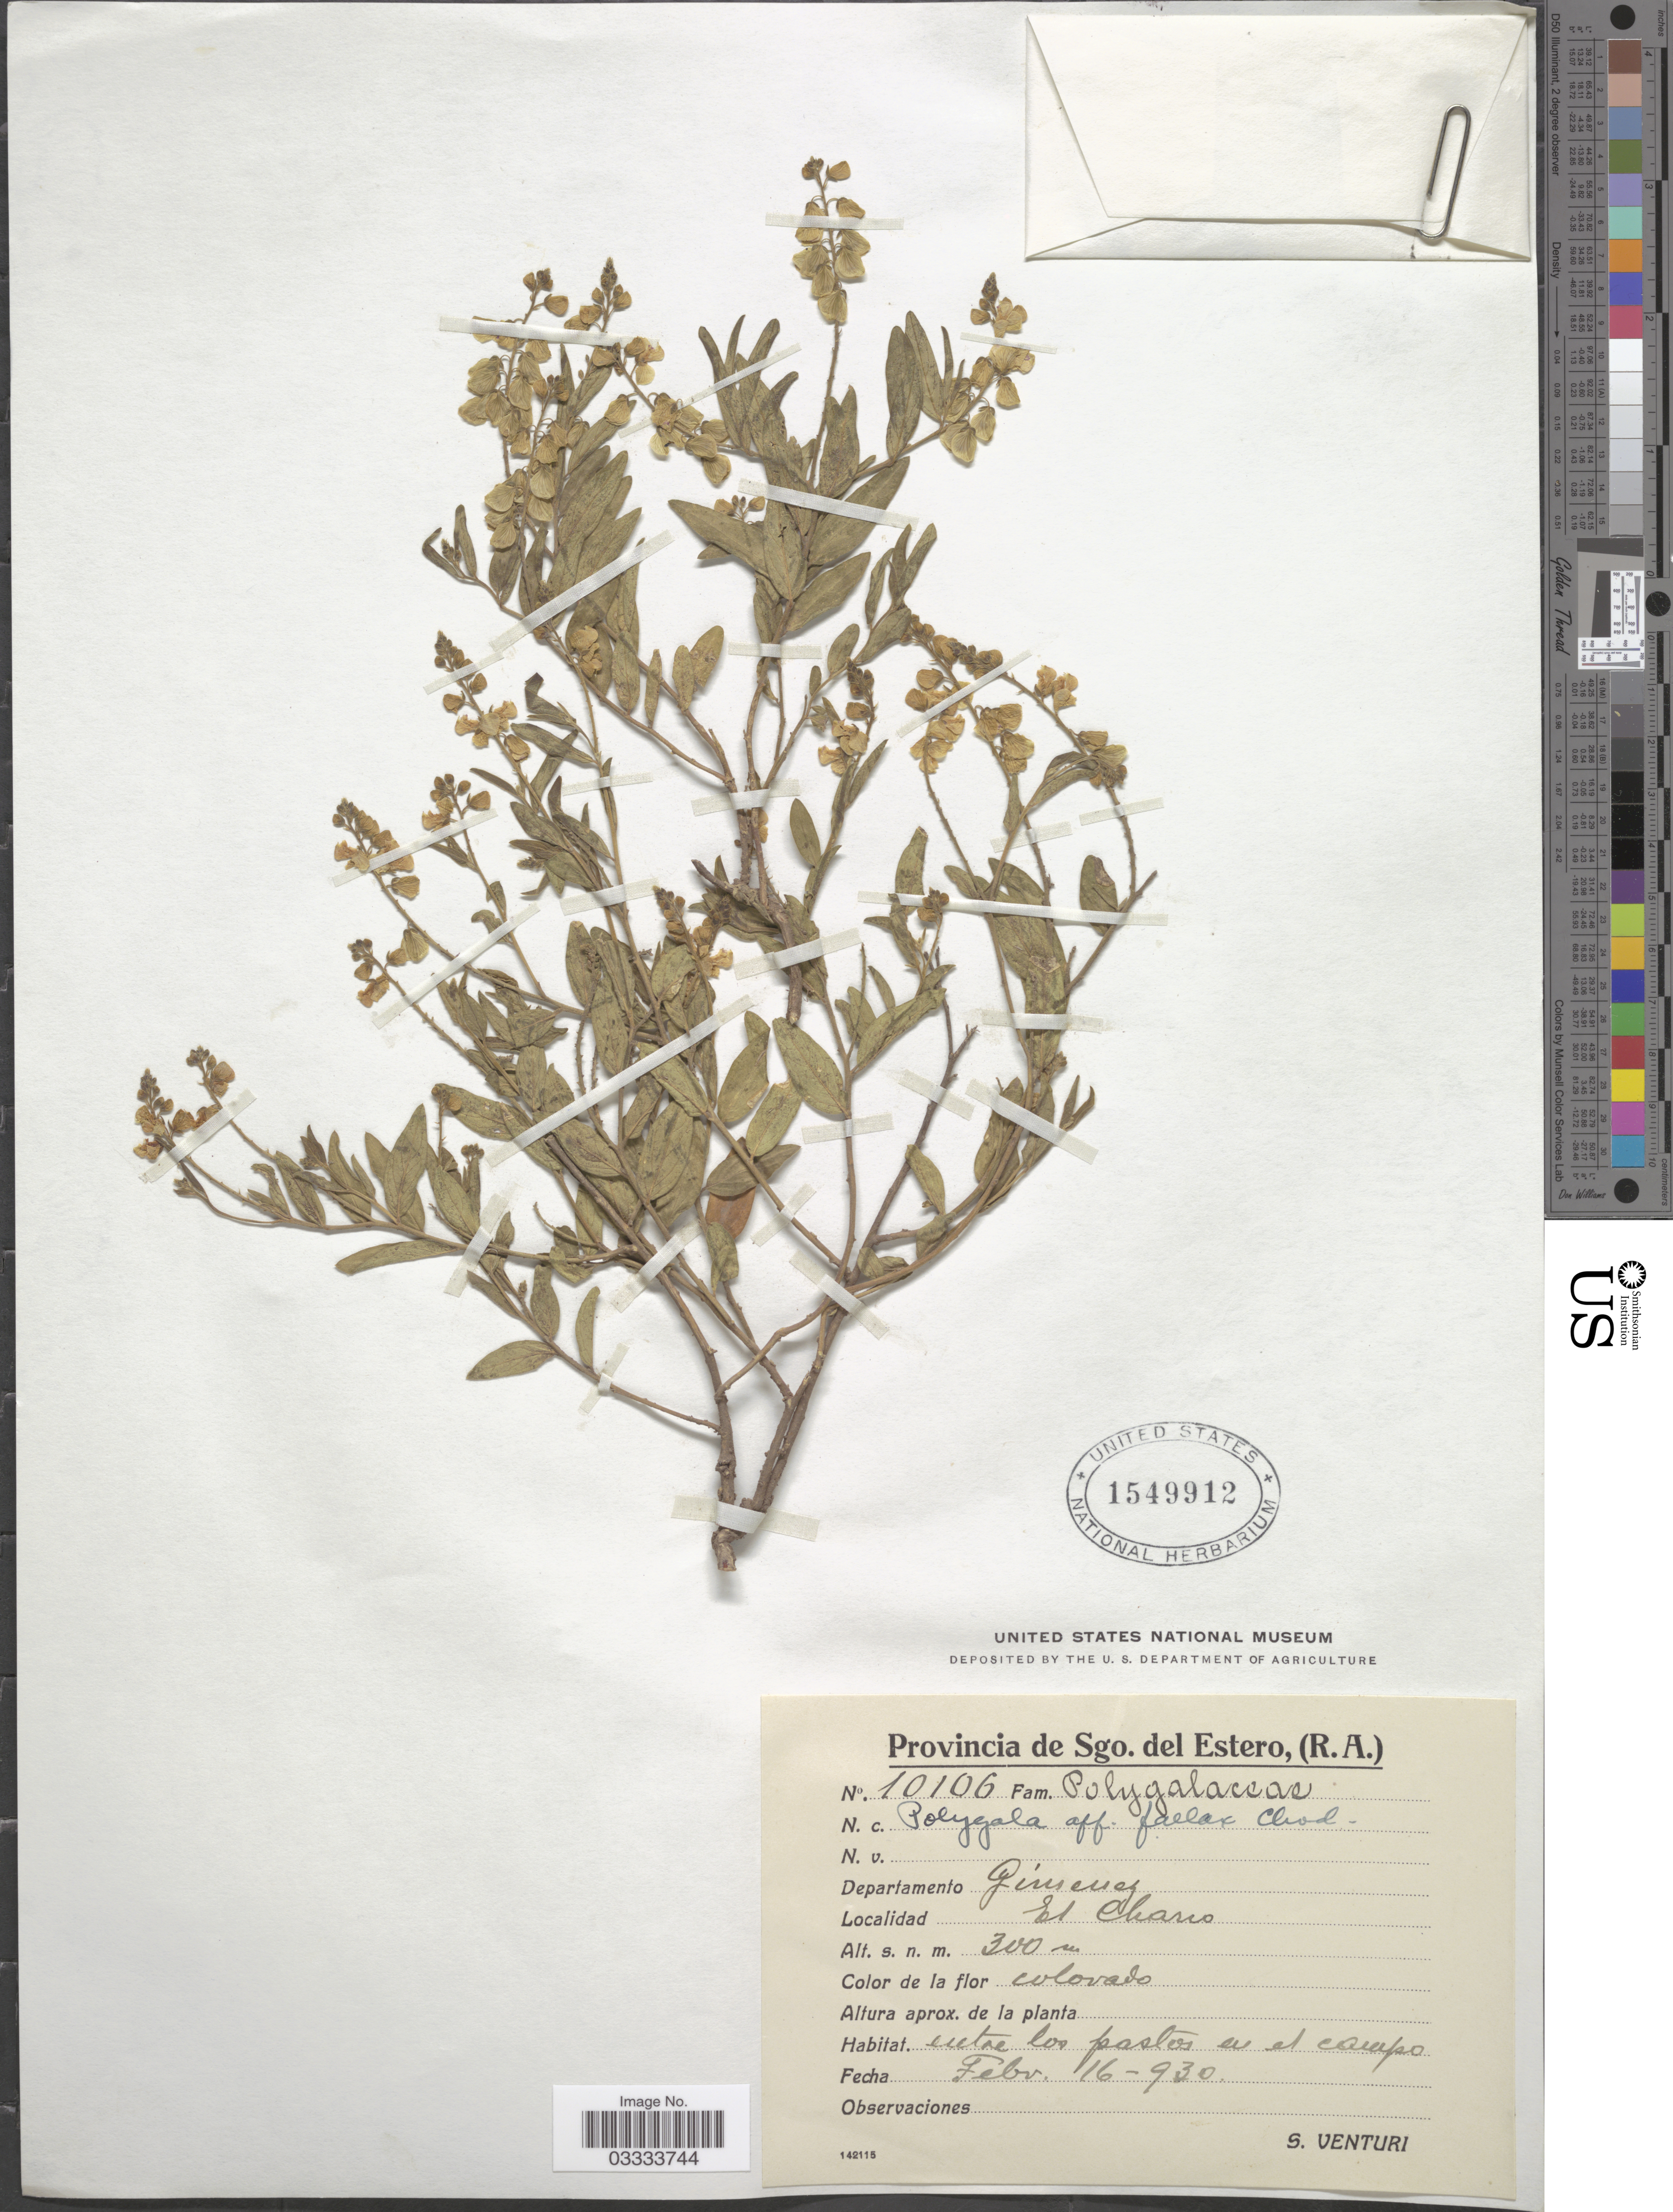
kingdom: Plantae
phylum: Tracheophyta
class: Magnoliopsida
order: Fabales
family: Polygalaceae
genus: Polygala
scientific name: Polygala mollis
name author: Kunth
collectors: S. Venturi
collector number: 10106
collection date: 1930-02-16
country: Argentina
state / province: Santiago del Estero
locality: Sgo. del Estero. Departamento Jiminez. El Charco.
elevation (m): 300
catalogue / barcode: US 1549912